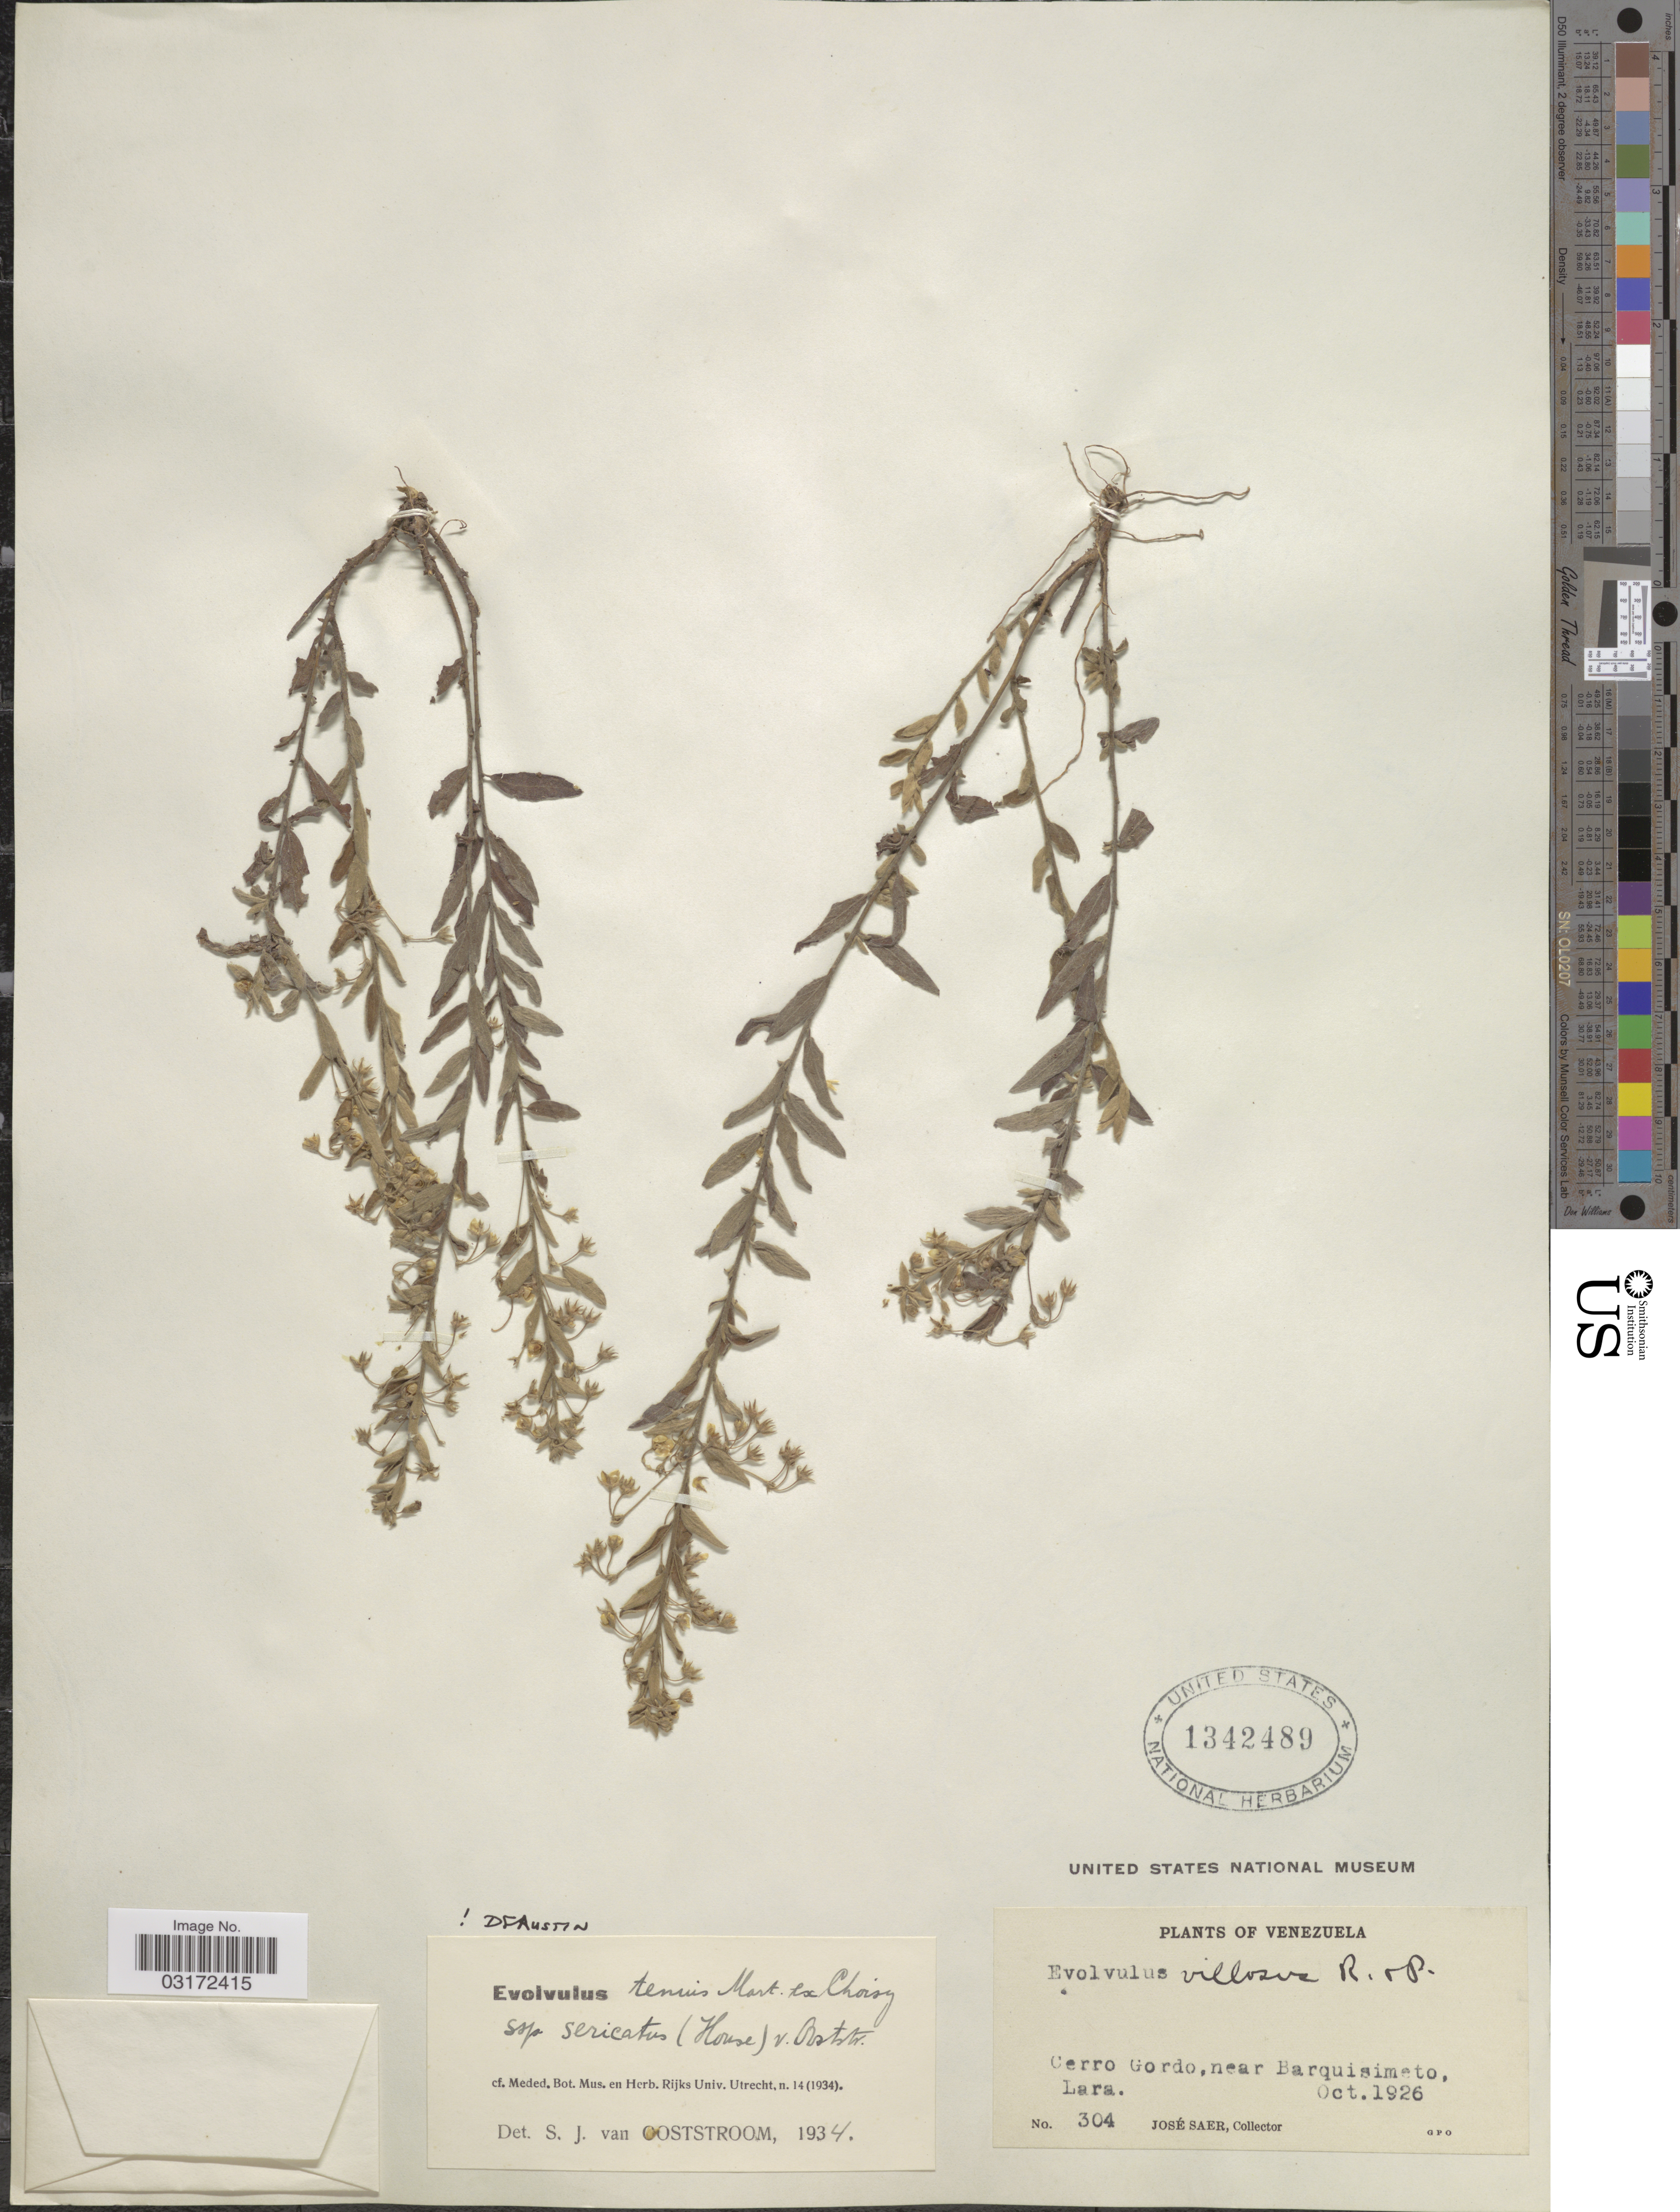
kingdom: Plantae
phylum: Tracheophyta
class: Magnoliopsida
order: Solanales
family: Convolvulaceae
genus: Evolvulus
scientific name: Evolvulus tenuis subsp. sericatus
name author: (House) Ooststr.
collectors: J. Saer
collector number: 304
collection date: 1926-10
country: Venezuela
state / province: Lara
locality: Cerro Gordo, near Barquisimeto.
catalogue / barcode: US 1342489